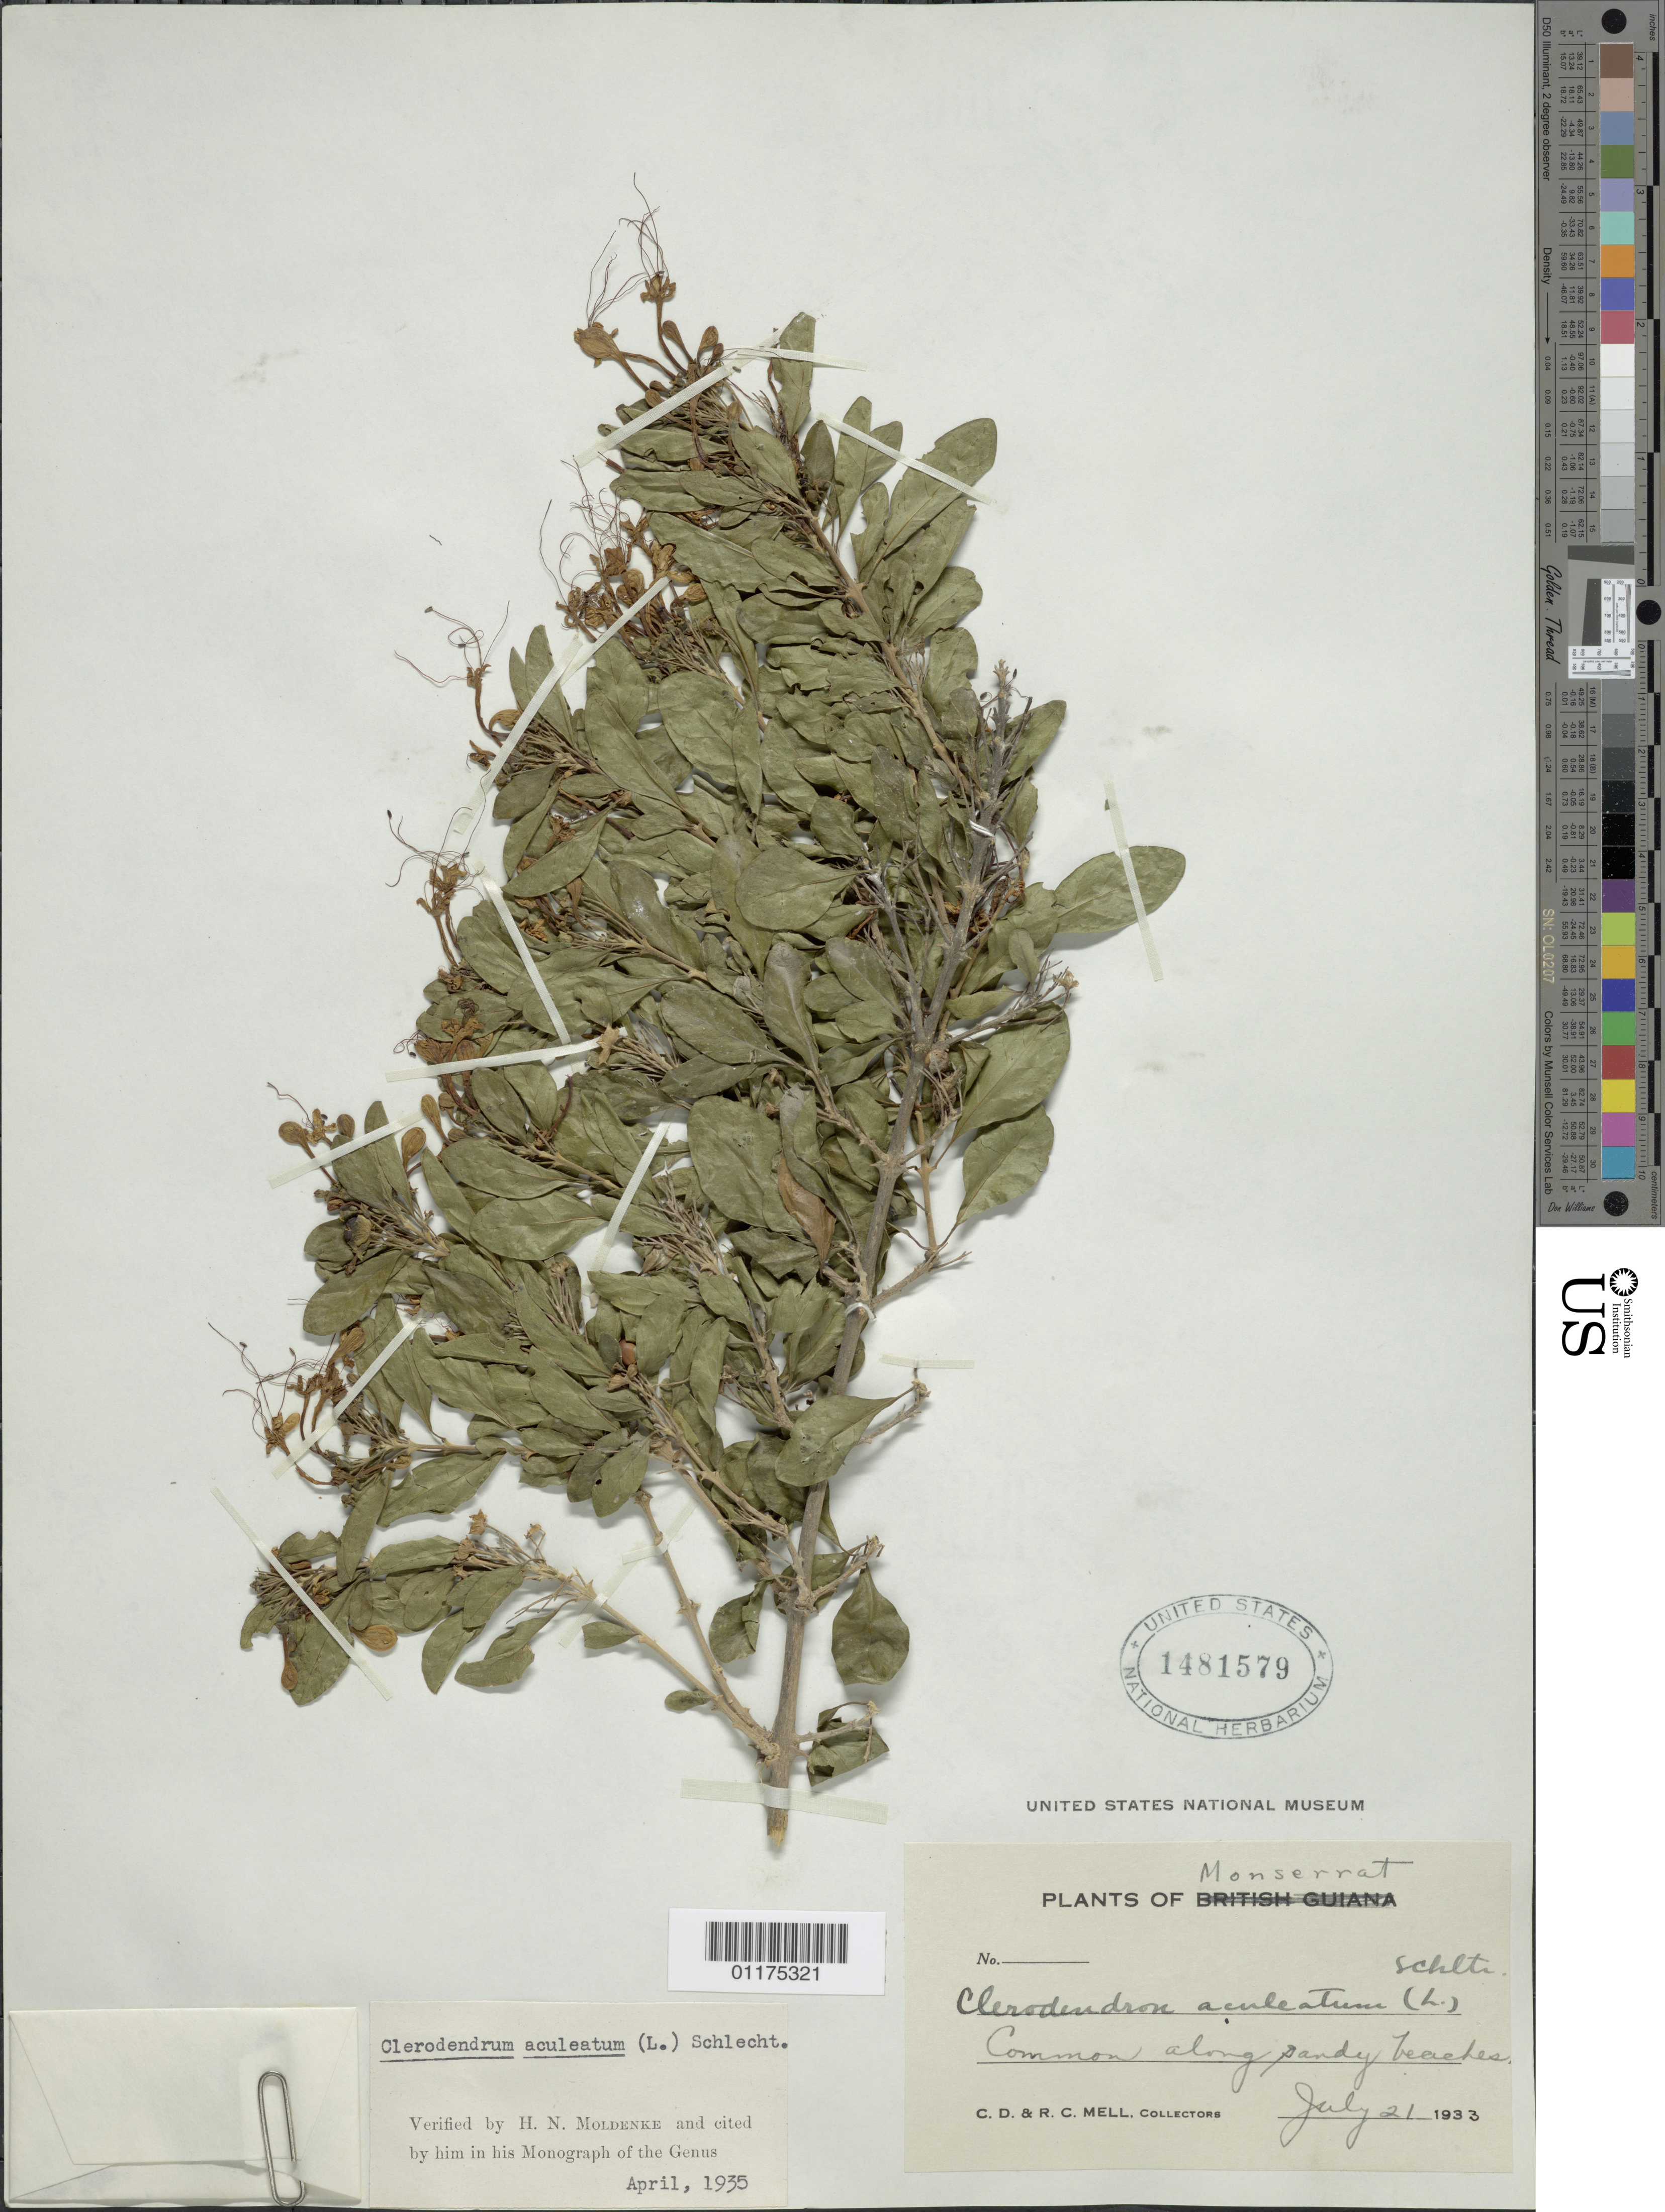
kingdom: Plantae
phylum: Tracheophyta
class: Magnoliopsida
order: Lamiales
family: Lamiaceae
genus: Clerodendrum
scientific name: Clerodendrum aculeatum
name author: (L.) Schltdl.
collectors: C. D. Mell & R. Mell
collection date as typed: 21 Jul 1933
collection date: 1933-07-21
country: Montserrat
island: Montserrat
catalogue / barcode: US 1481579